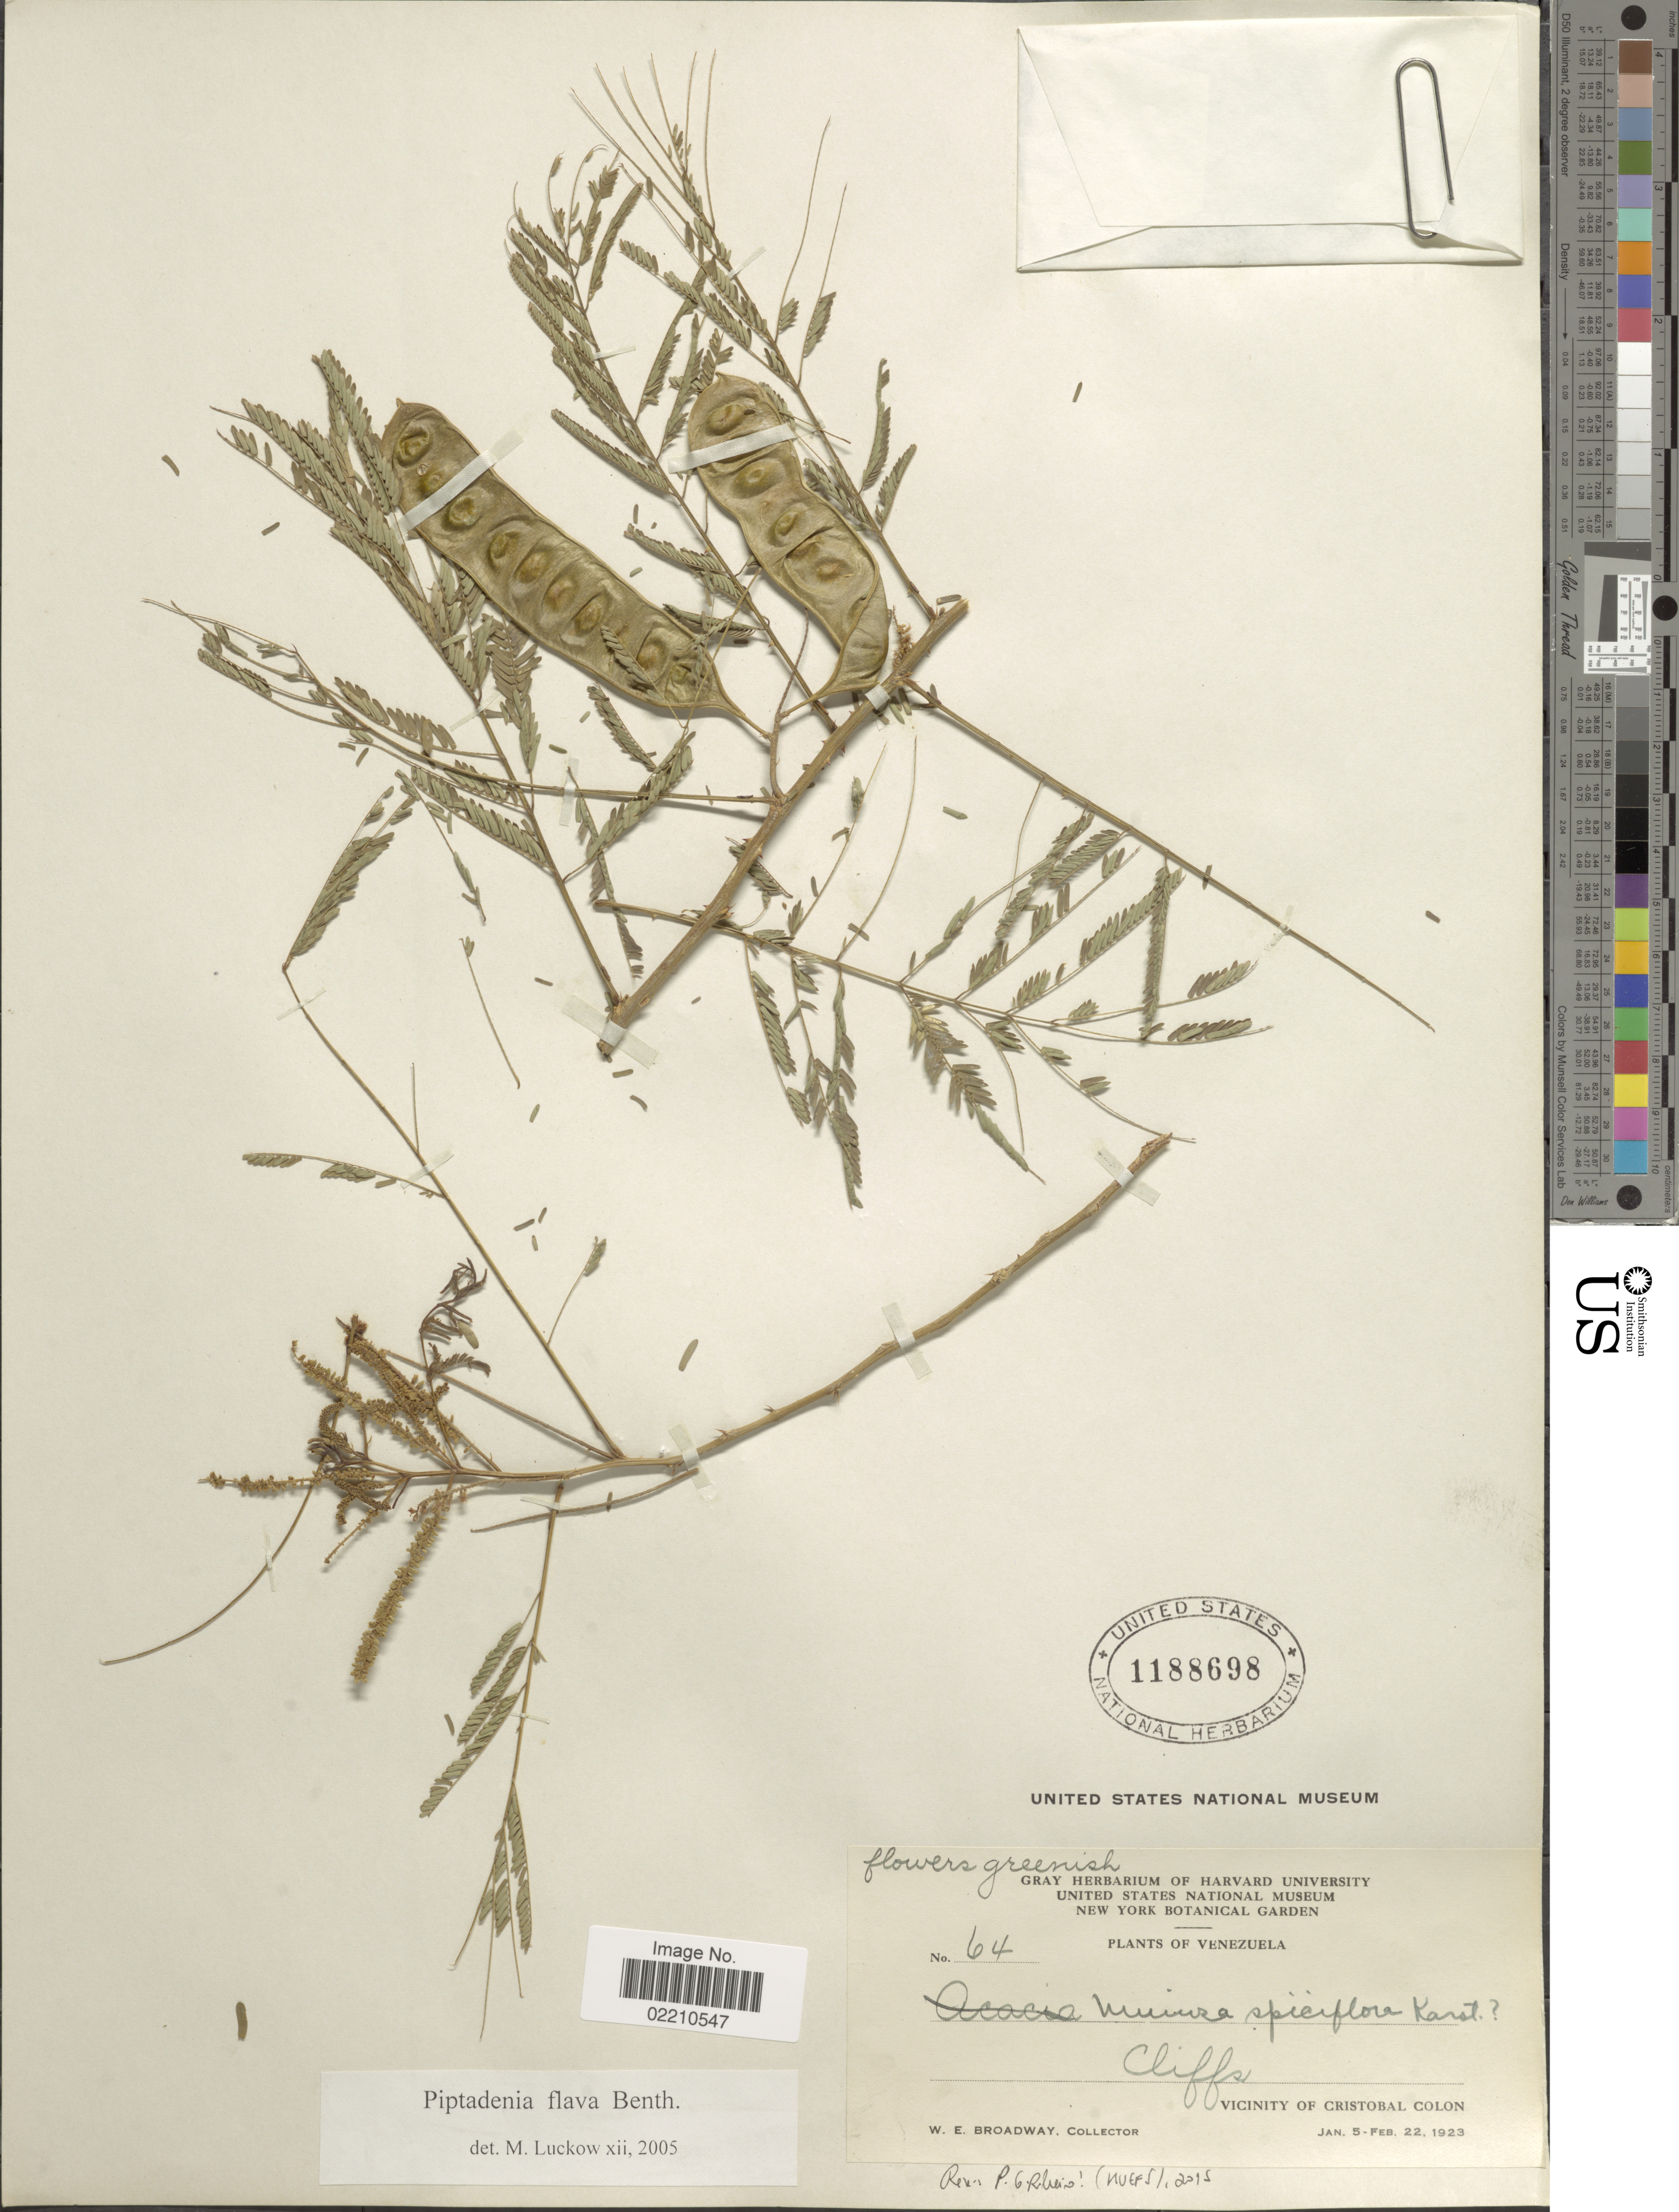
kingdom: Plantae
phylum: Tracheophyta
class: Magnoliopsida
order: Fabales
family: Fabaceae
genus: Piptadenia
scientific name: Piptadenia flava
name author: (DC.) Benth.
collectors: W. E. Broadway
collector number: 64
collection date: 1923-01-05/1923-02-22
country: Venezuela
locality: Vicinity of Cristobal Colon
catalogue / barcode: US 1188698